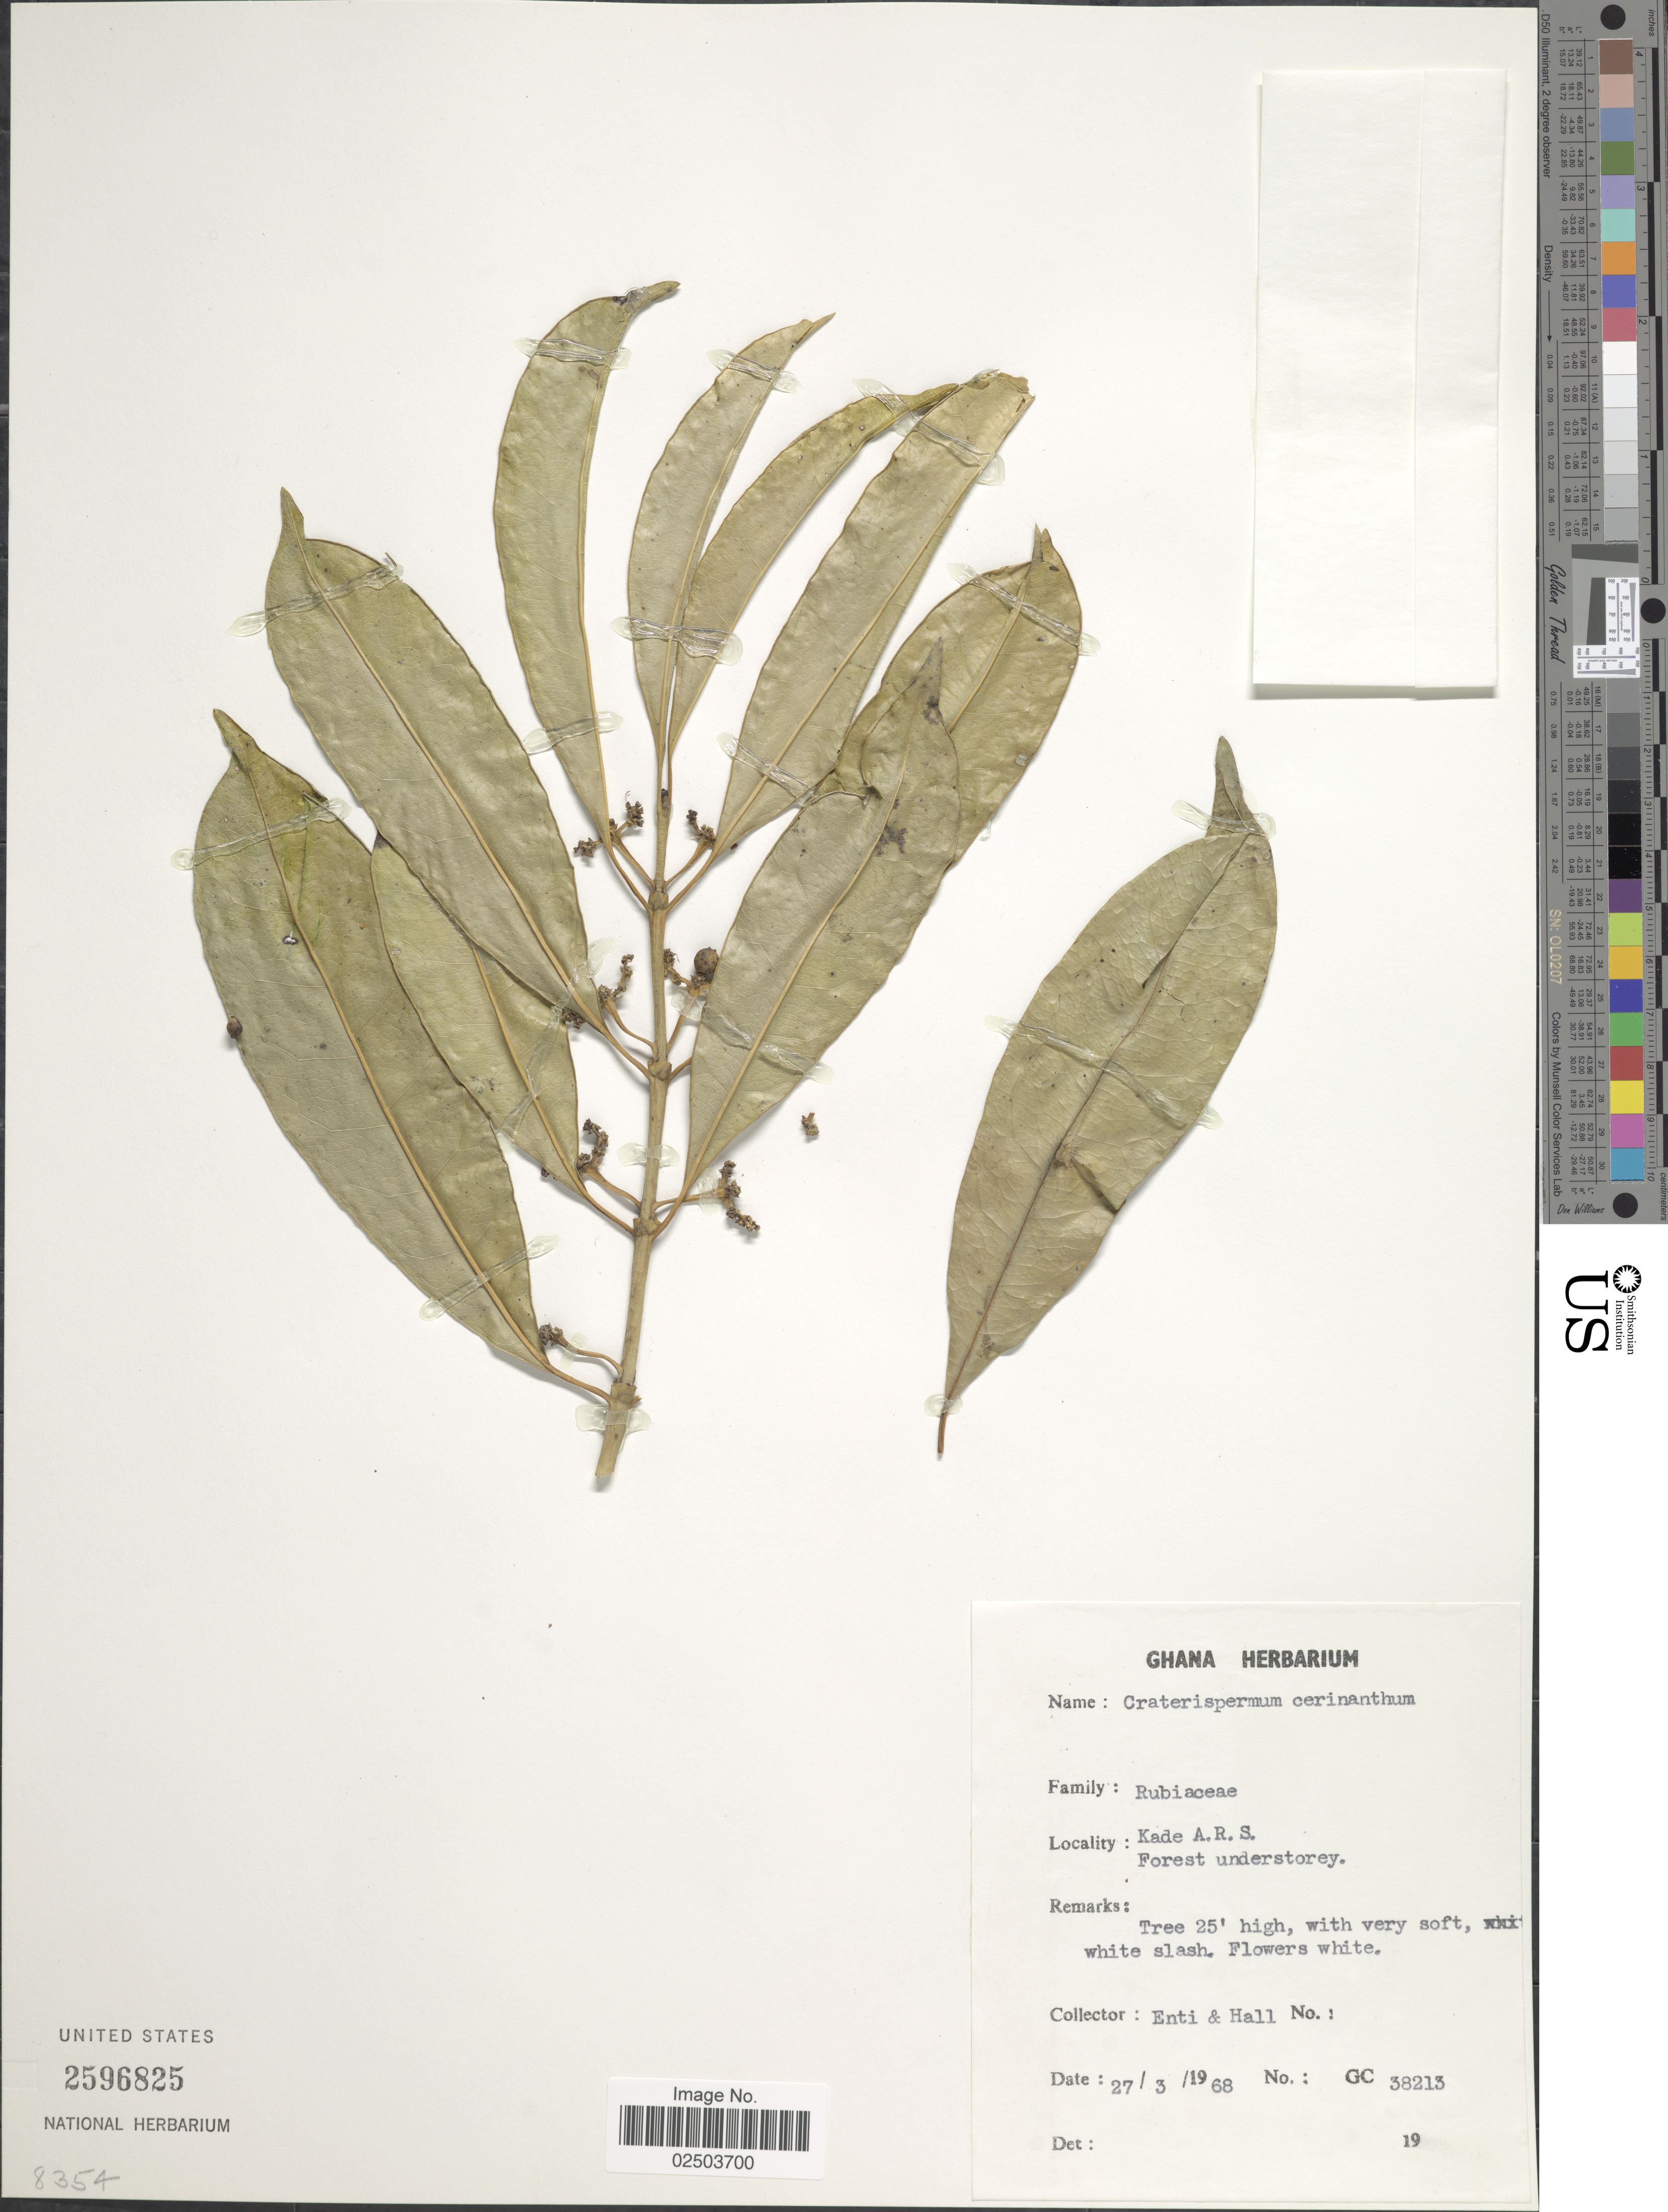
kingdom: Plantae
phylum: Tracheophyta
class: Magnoliopsida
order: Gentianales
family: Rubiaceae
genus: Craterispermum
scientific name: Craterispermum cerinanthum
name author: Hiern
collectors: -. Enti & -- Hall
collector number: GC 38213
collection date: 1968-03-27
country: Ghana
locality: Kade A.R.S. Forest understorey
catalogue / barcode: US 2596825